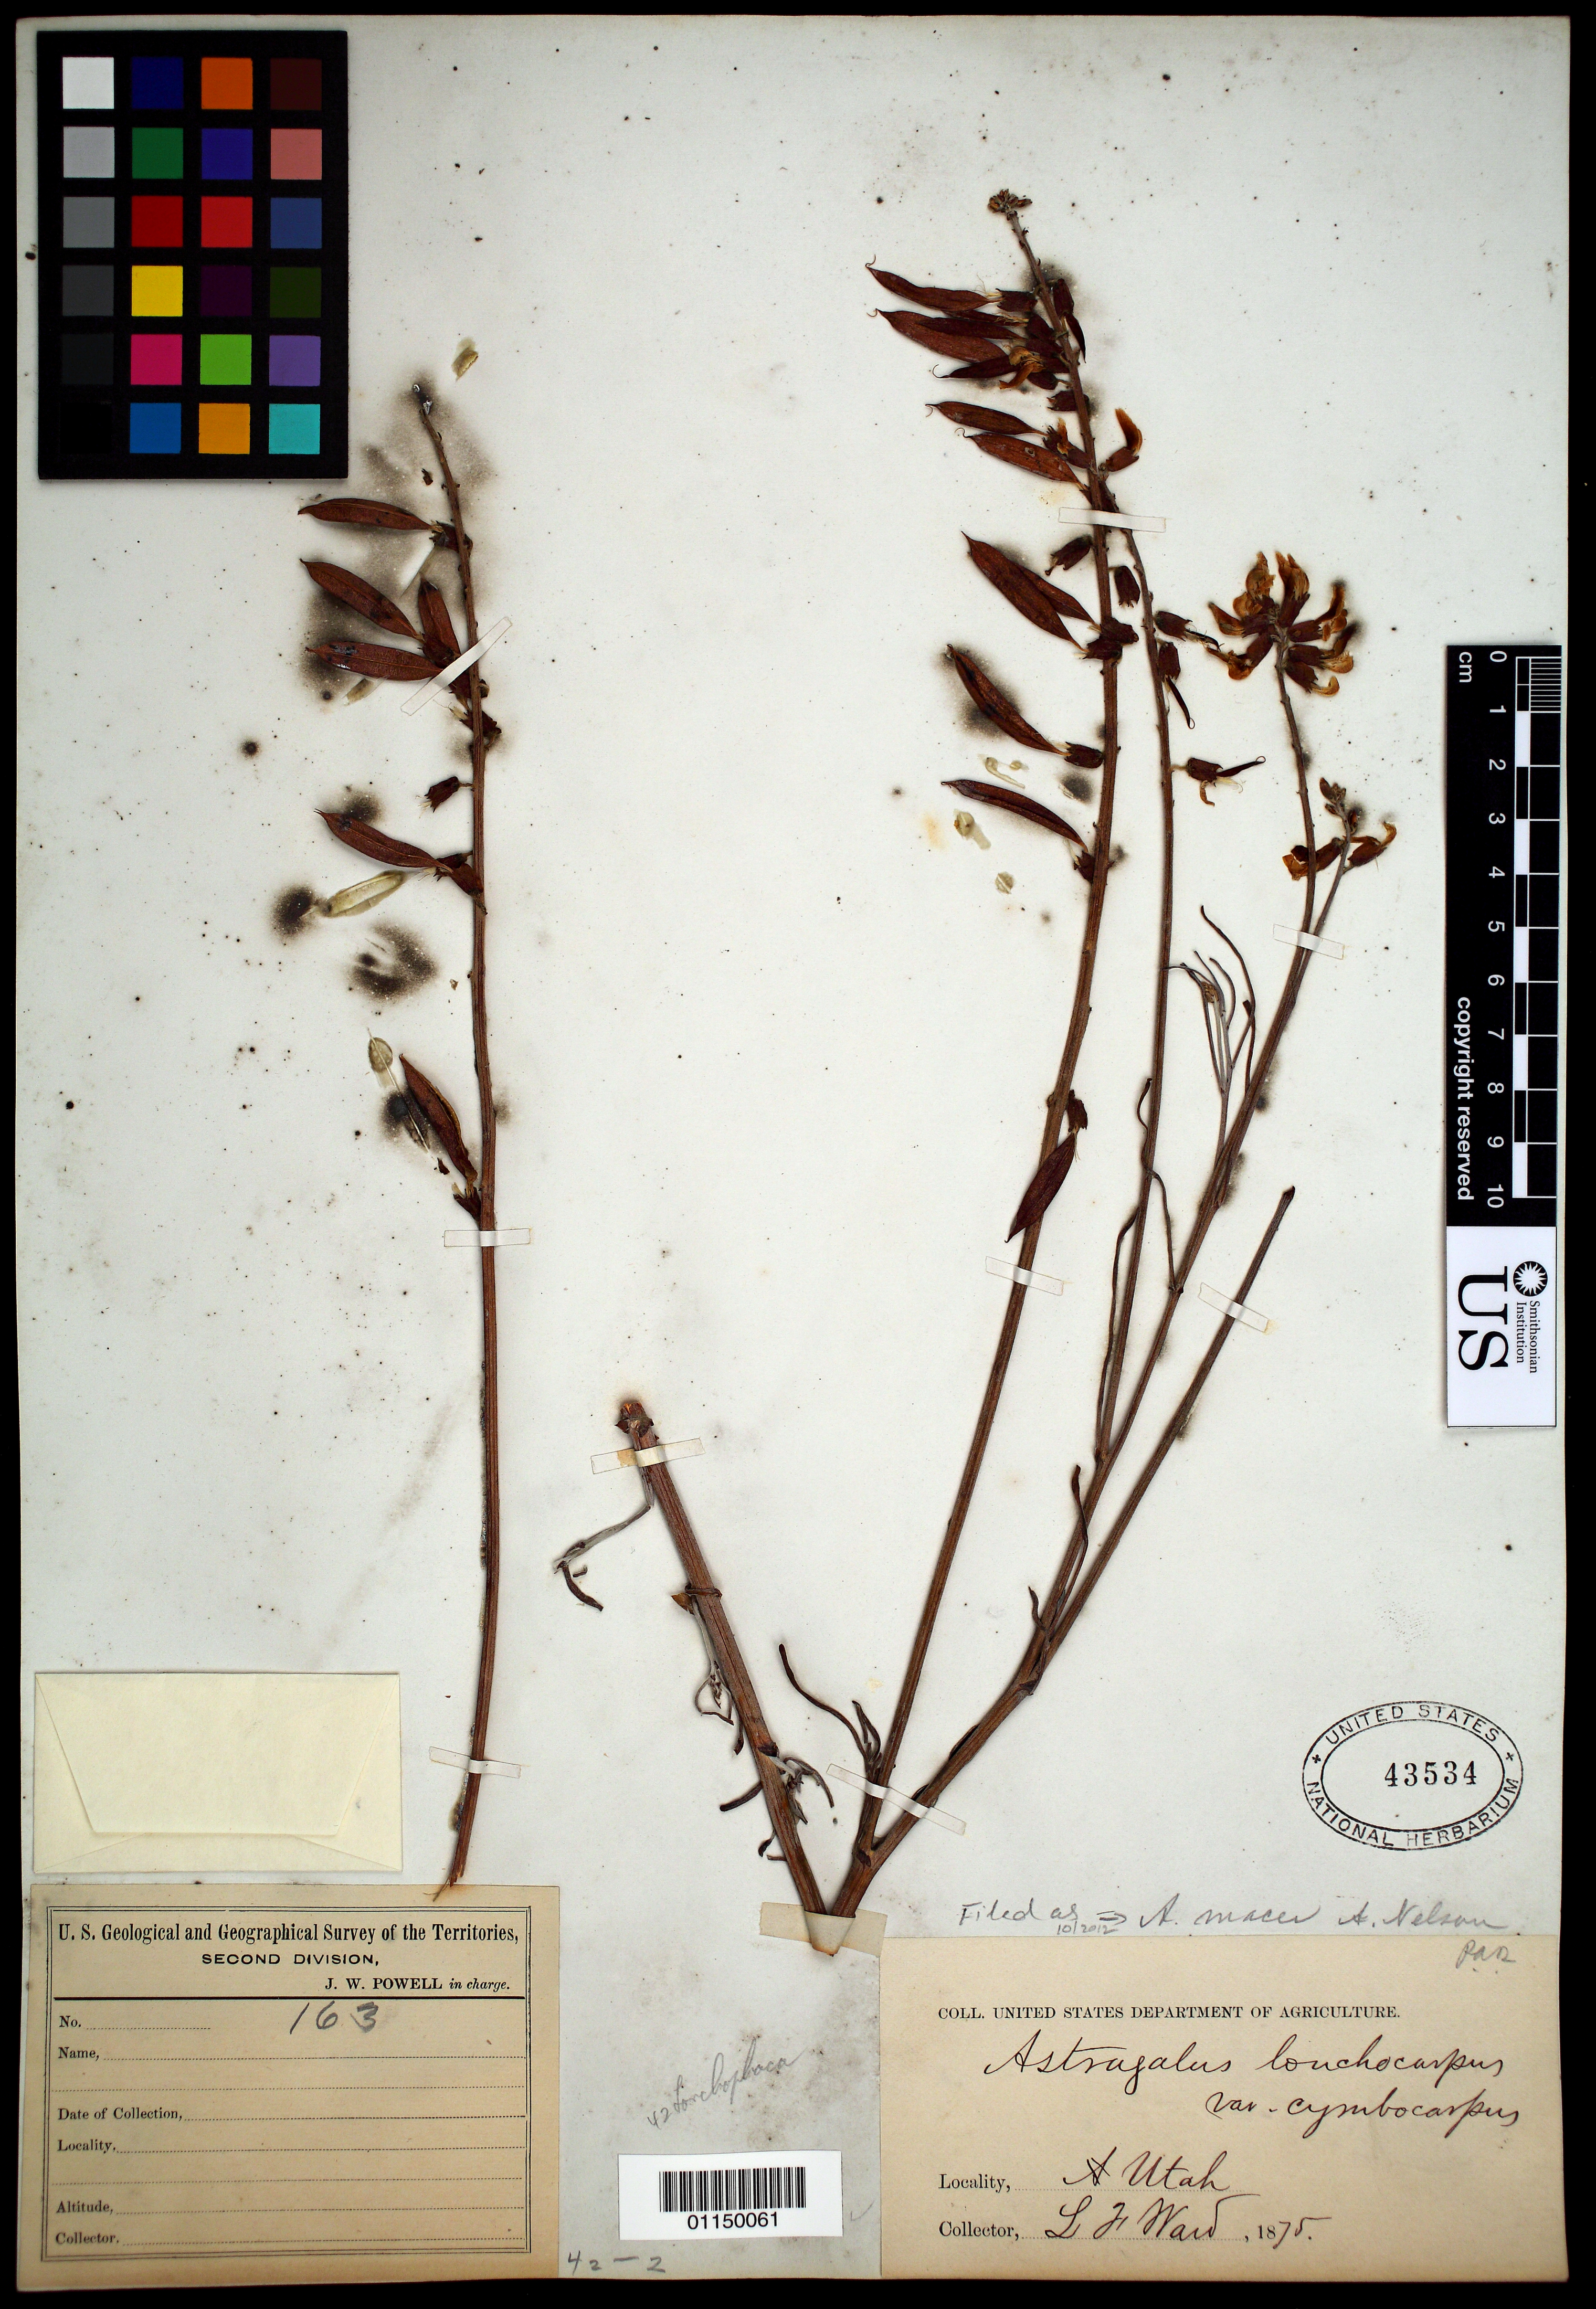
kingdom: Plantae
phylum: Tracheophyta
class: Magnoliopsida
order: Fabales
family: Fabaceae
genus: Astragalus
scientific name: Astragalus macer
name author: A. Nelson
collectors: L. F. Ward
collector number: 163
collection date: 1875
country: United States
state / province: Utah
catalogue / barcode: US 43534